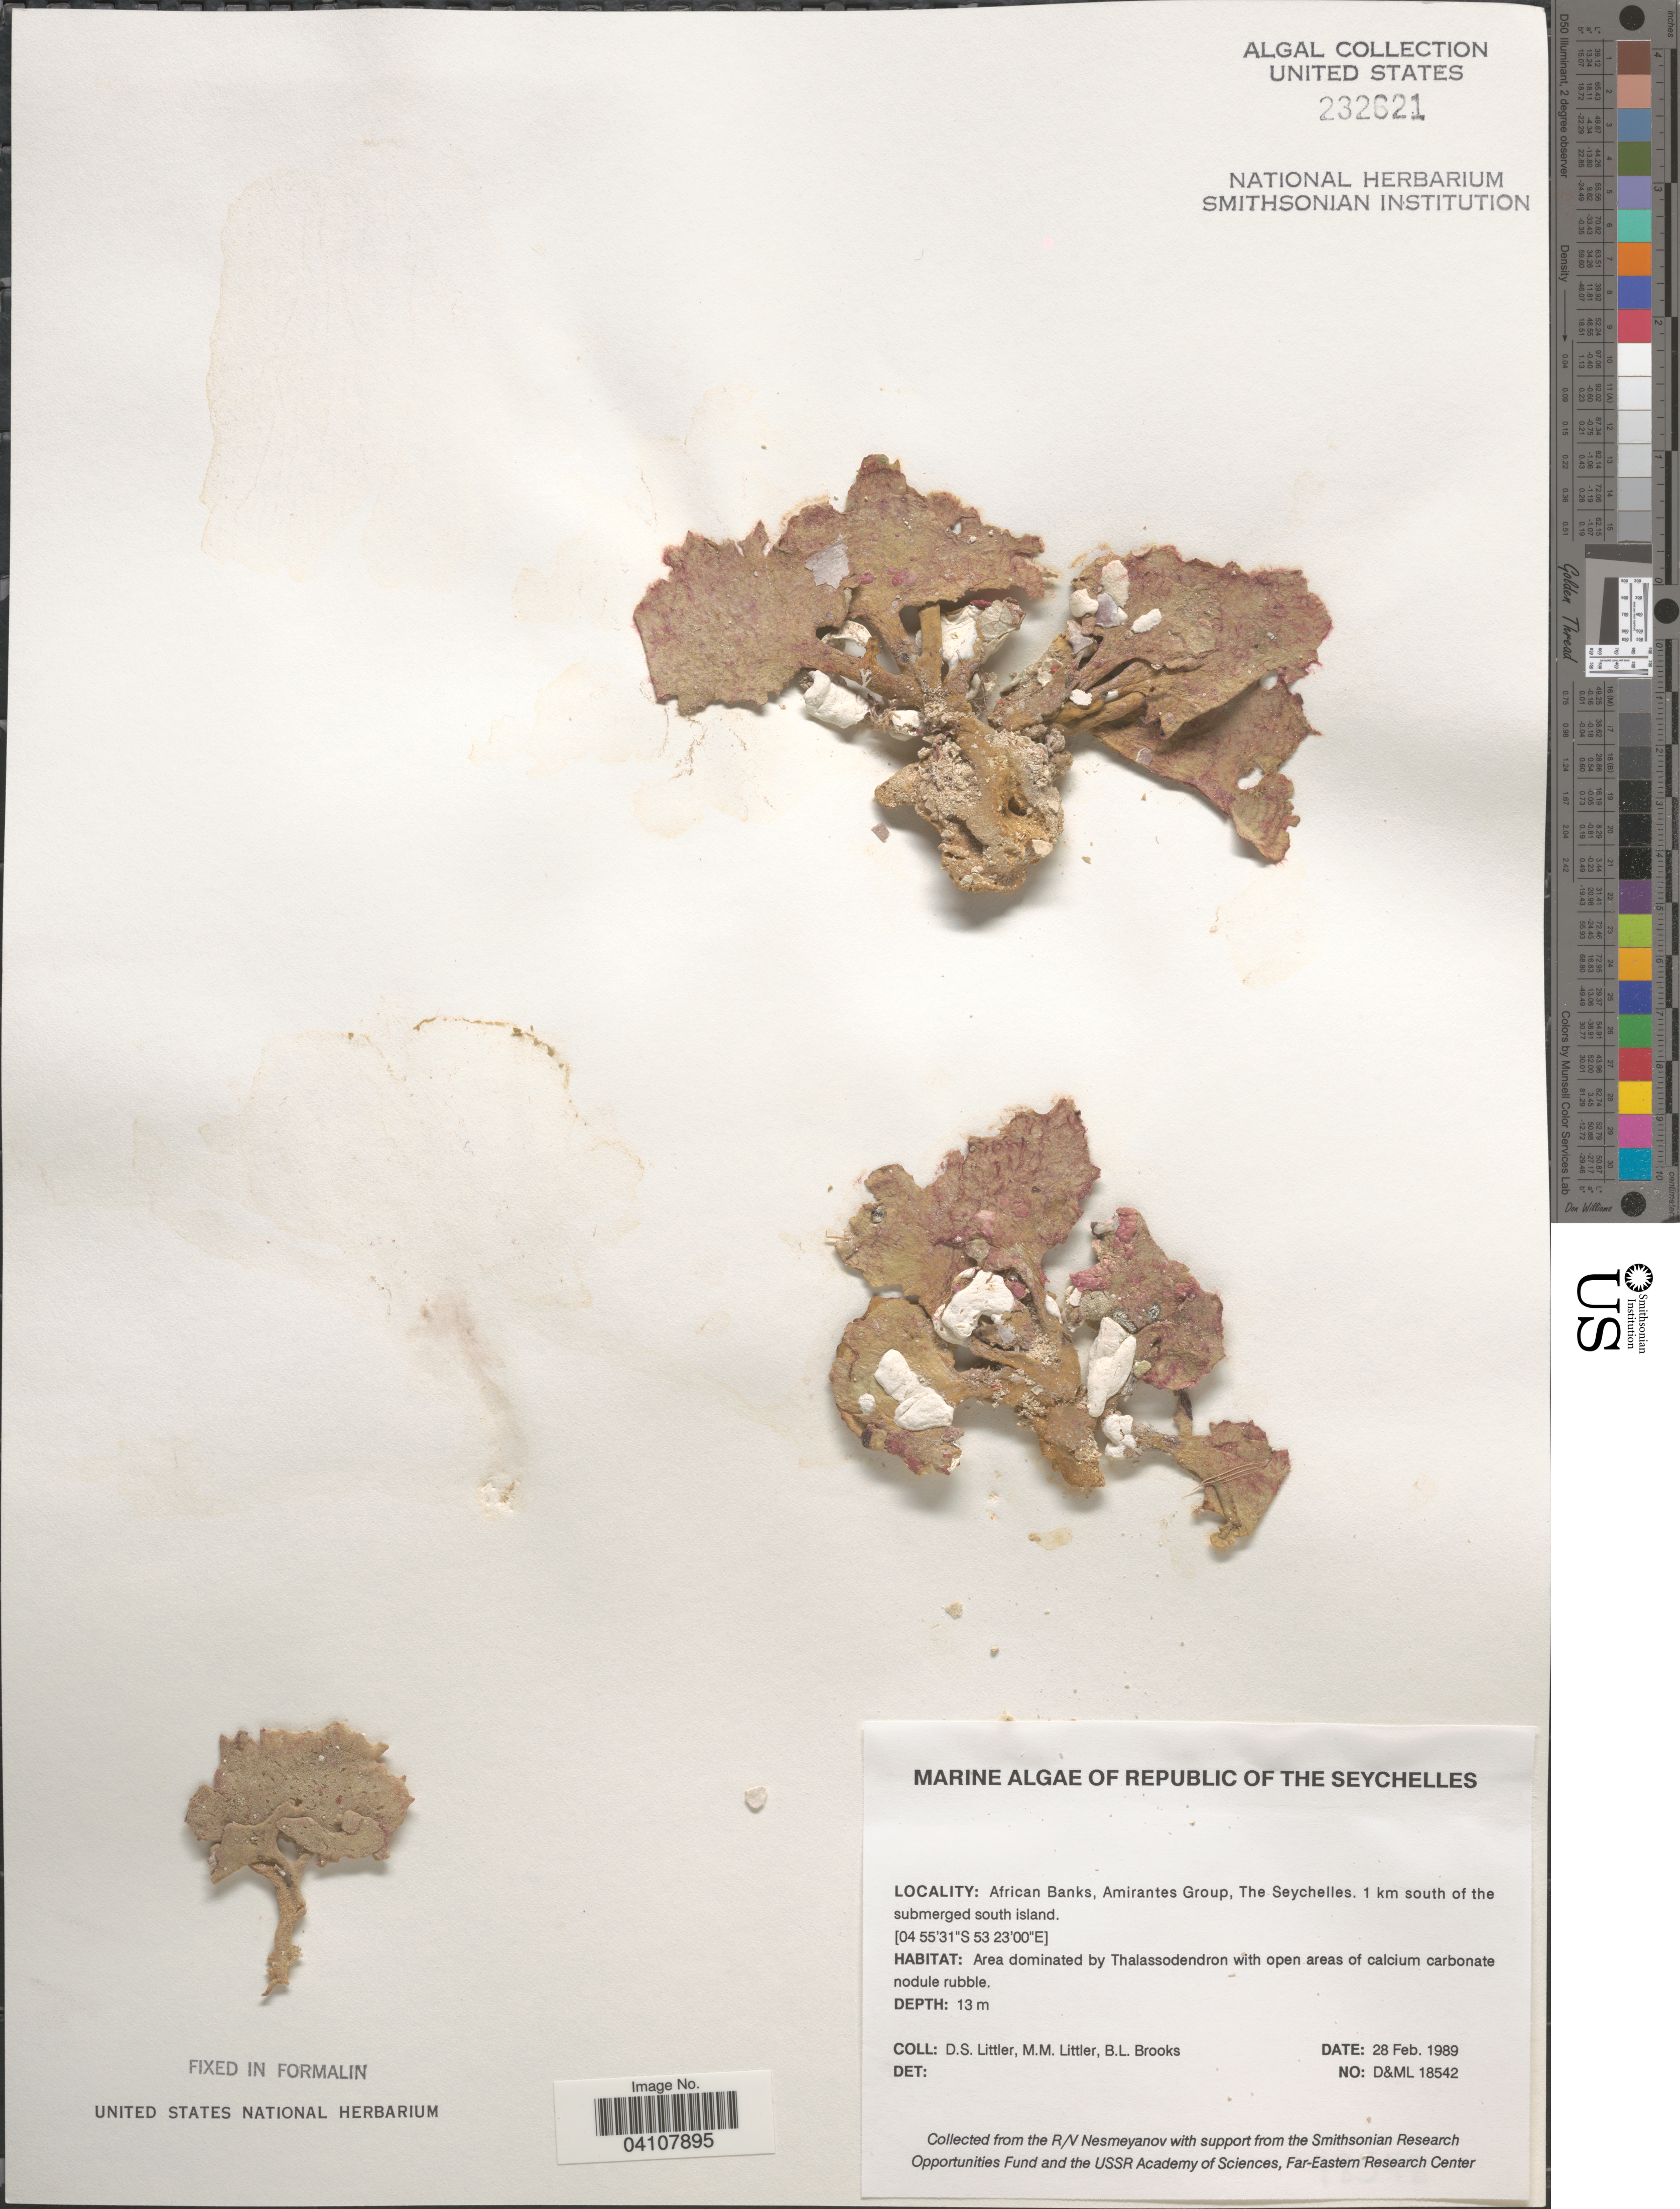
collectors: D. S. Littler & B. Brooks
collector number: D&ML18542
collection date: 1989-02-28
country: Seychelles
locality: Republic of the Seychelles. African Banks, Amirantes Group. 1 km south of the submerged south island.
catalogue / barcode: US 232621